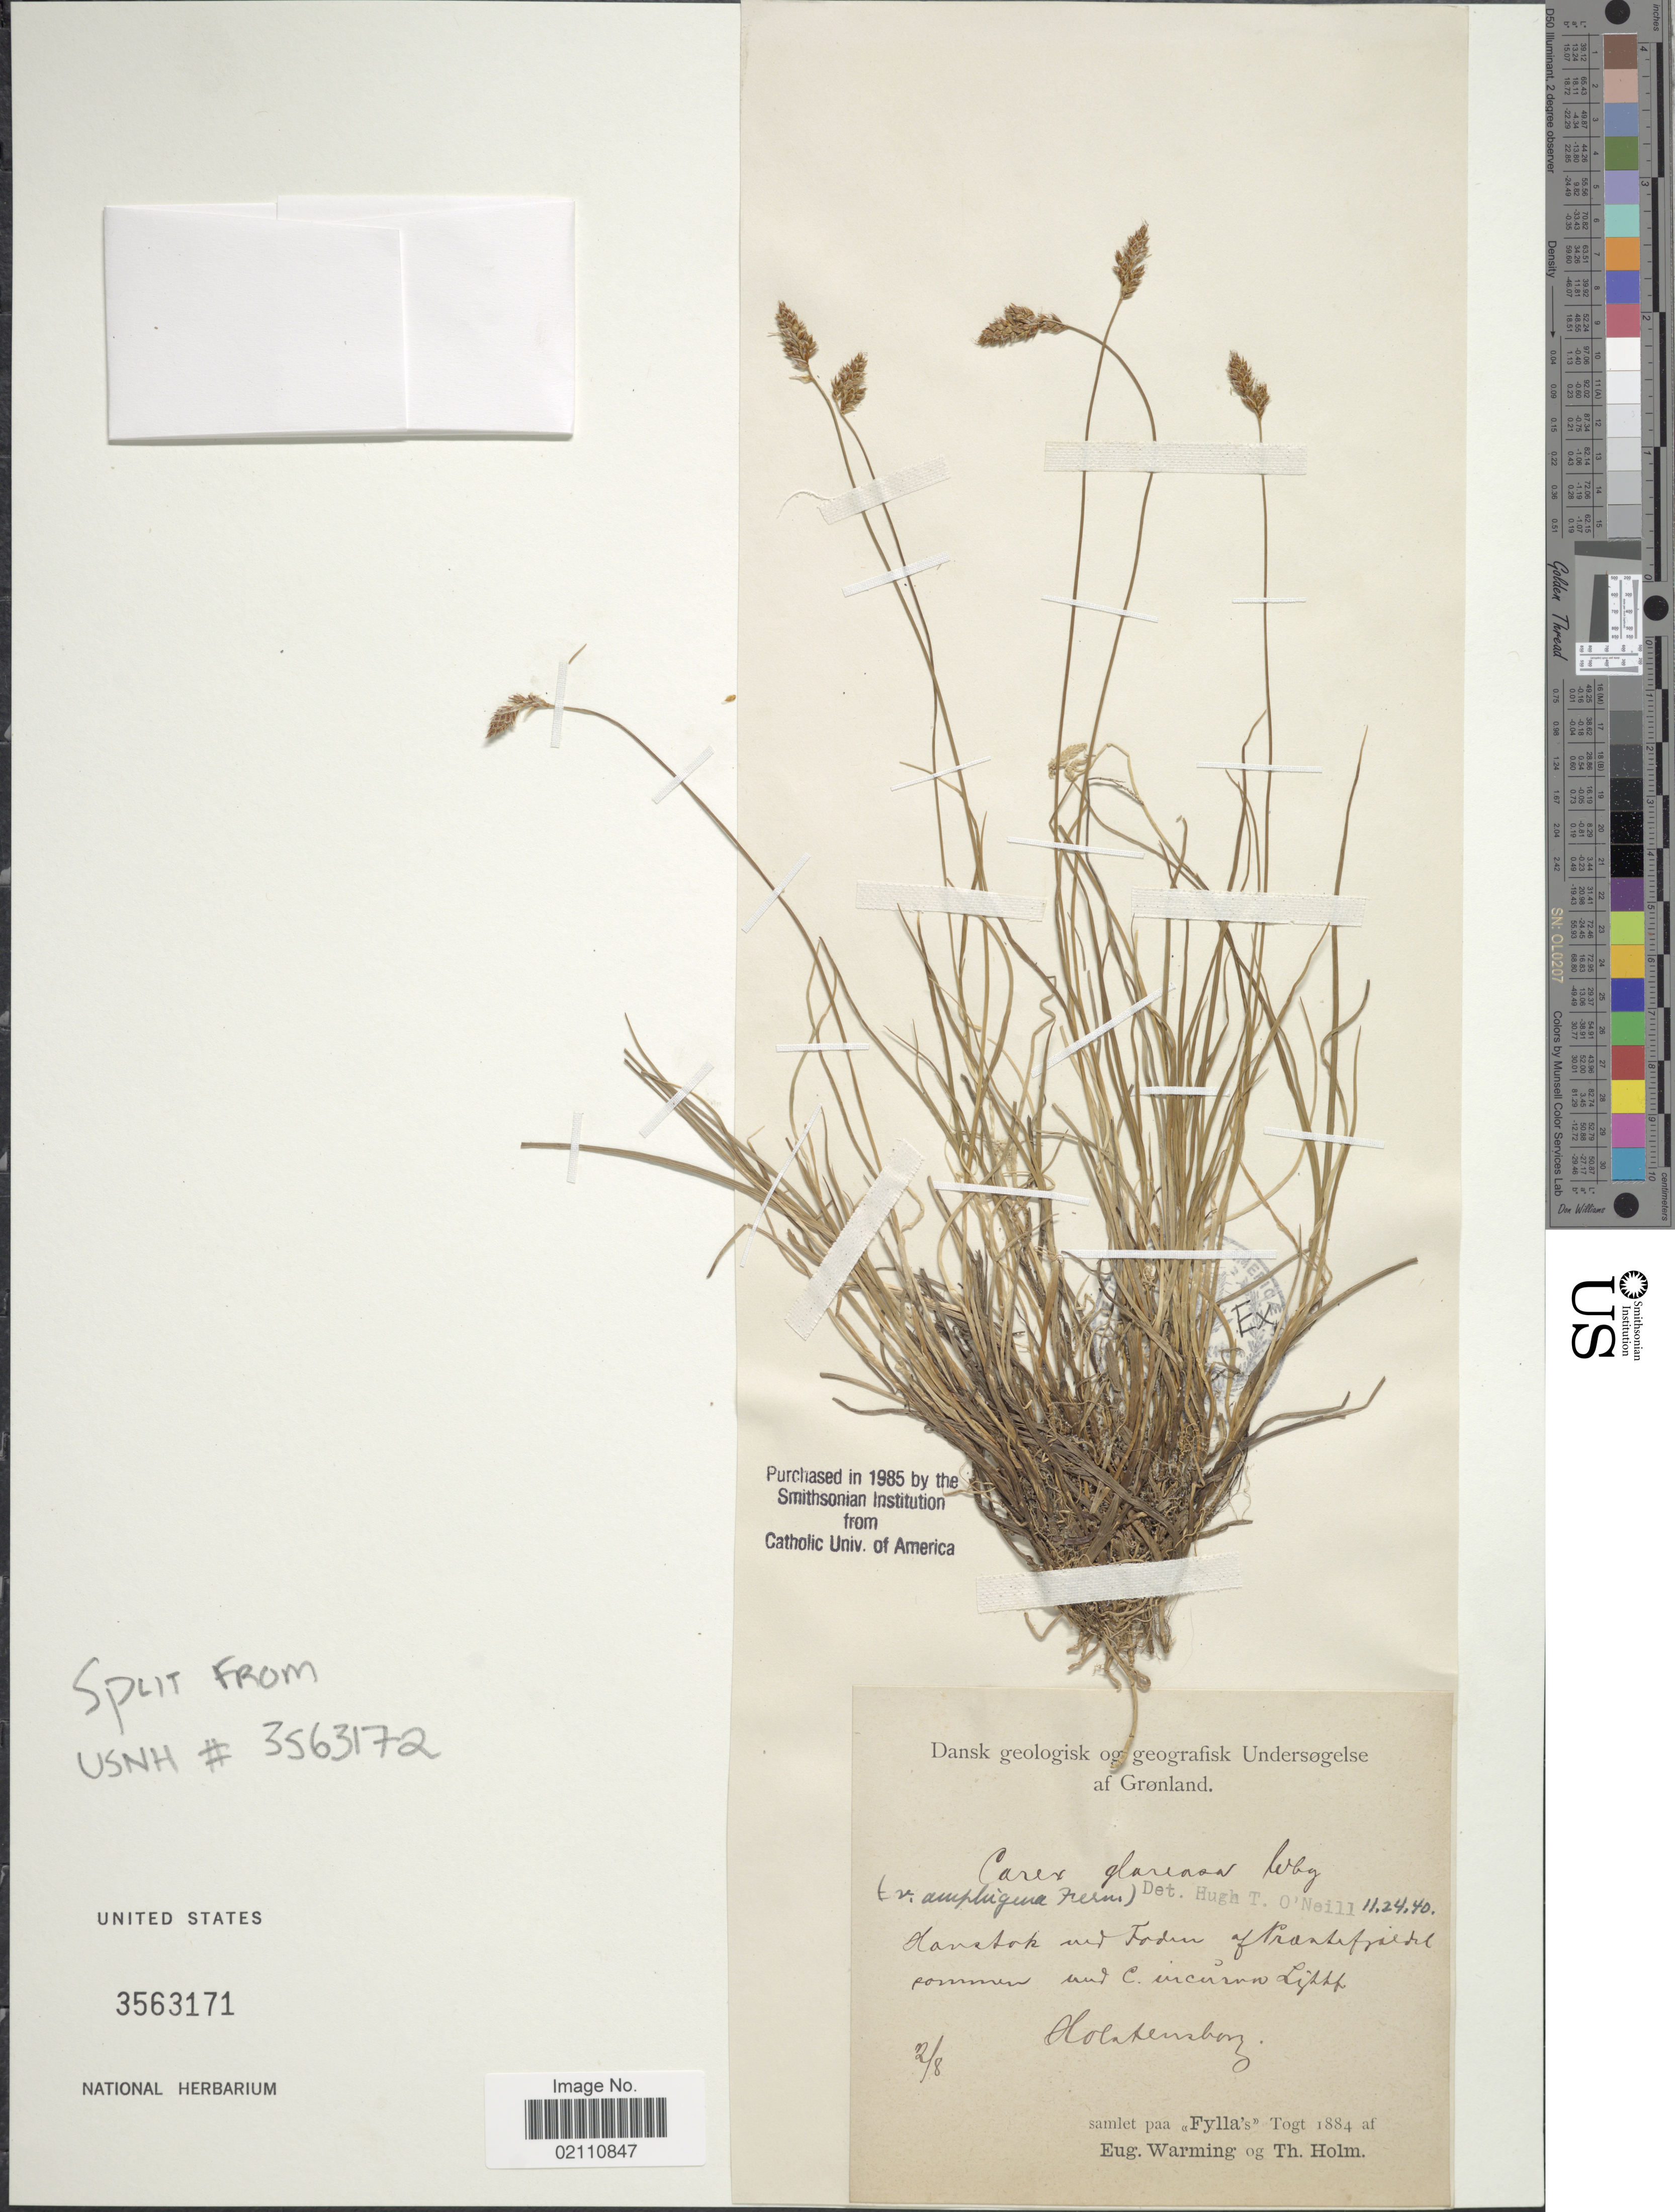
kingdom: Plantae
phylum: Tracheophyta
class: Liliopsida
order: Poales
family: Cyperaceae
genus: Carex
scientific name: Carex glareosa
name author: Schkuhr ex Wahlenb.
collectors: E. Warming & T. Holm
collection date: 1884-08-02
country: Greenland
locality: Grønland, Havetok und Foden af traktetfrael sommen und C. incurva, Holsteinsborg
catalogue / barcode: US 3563171